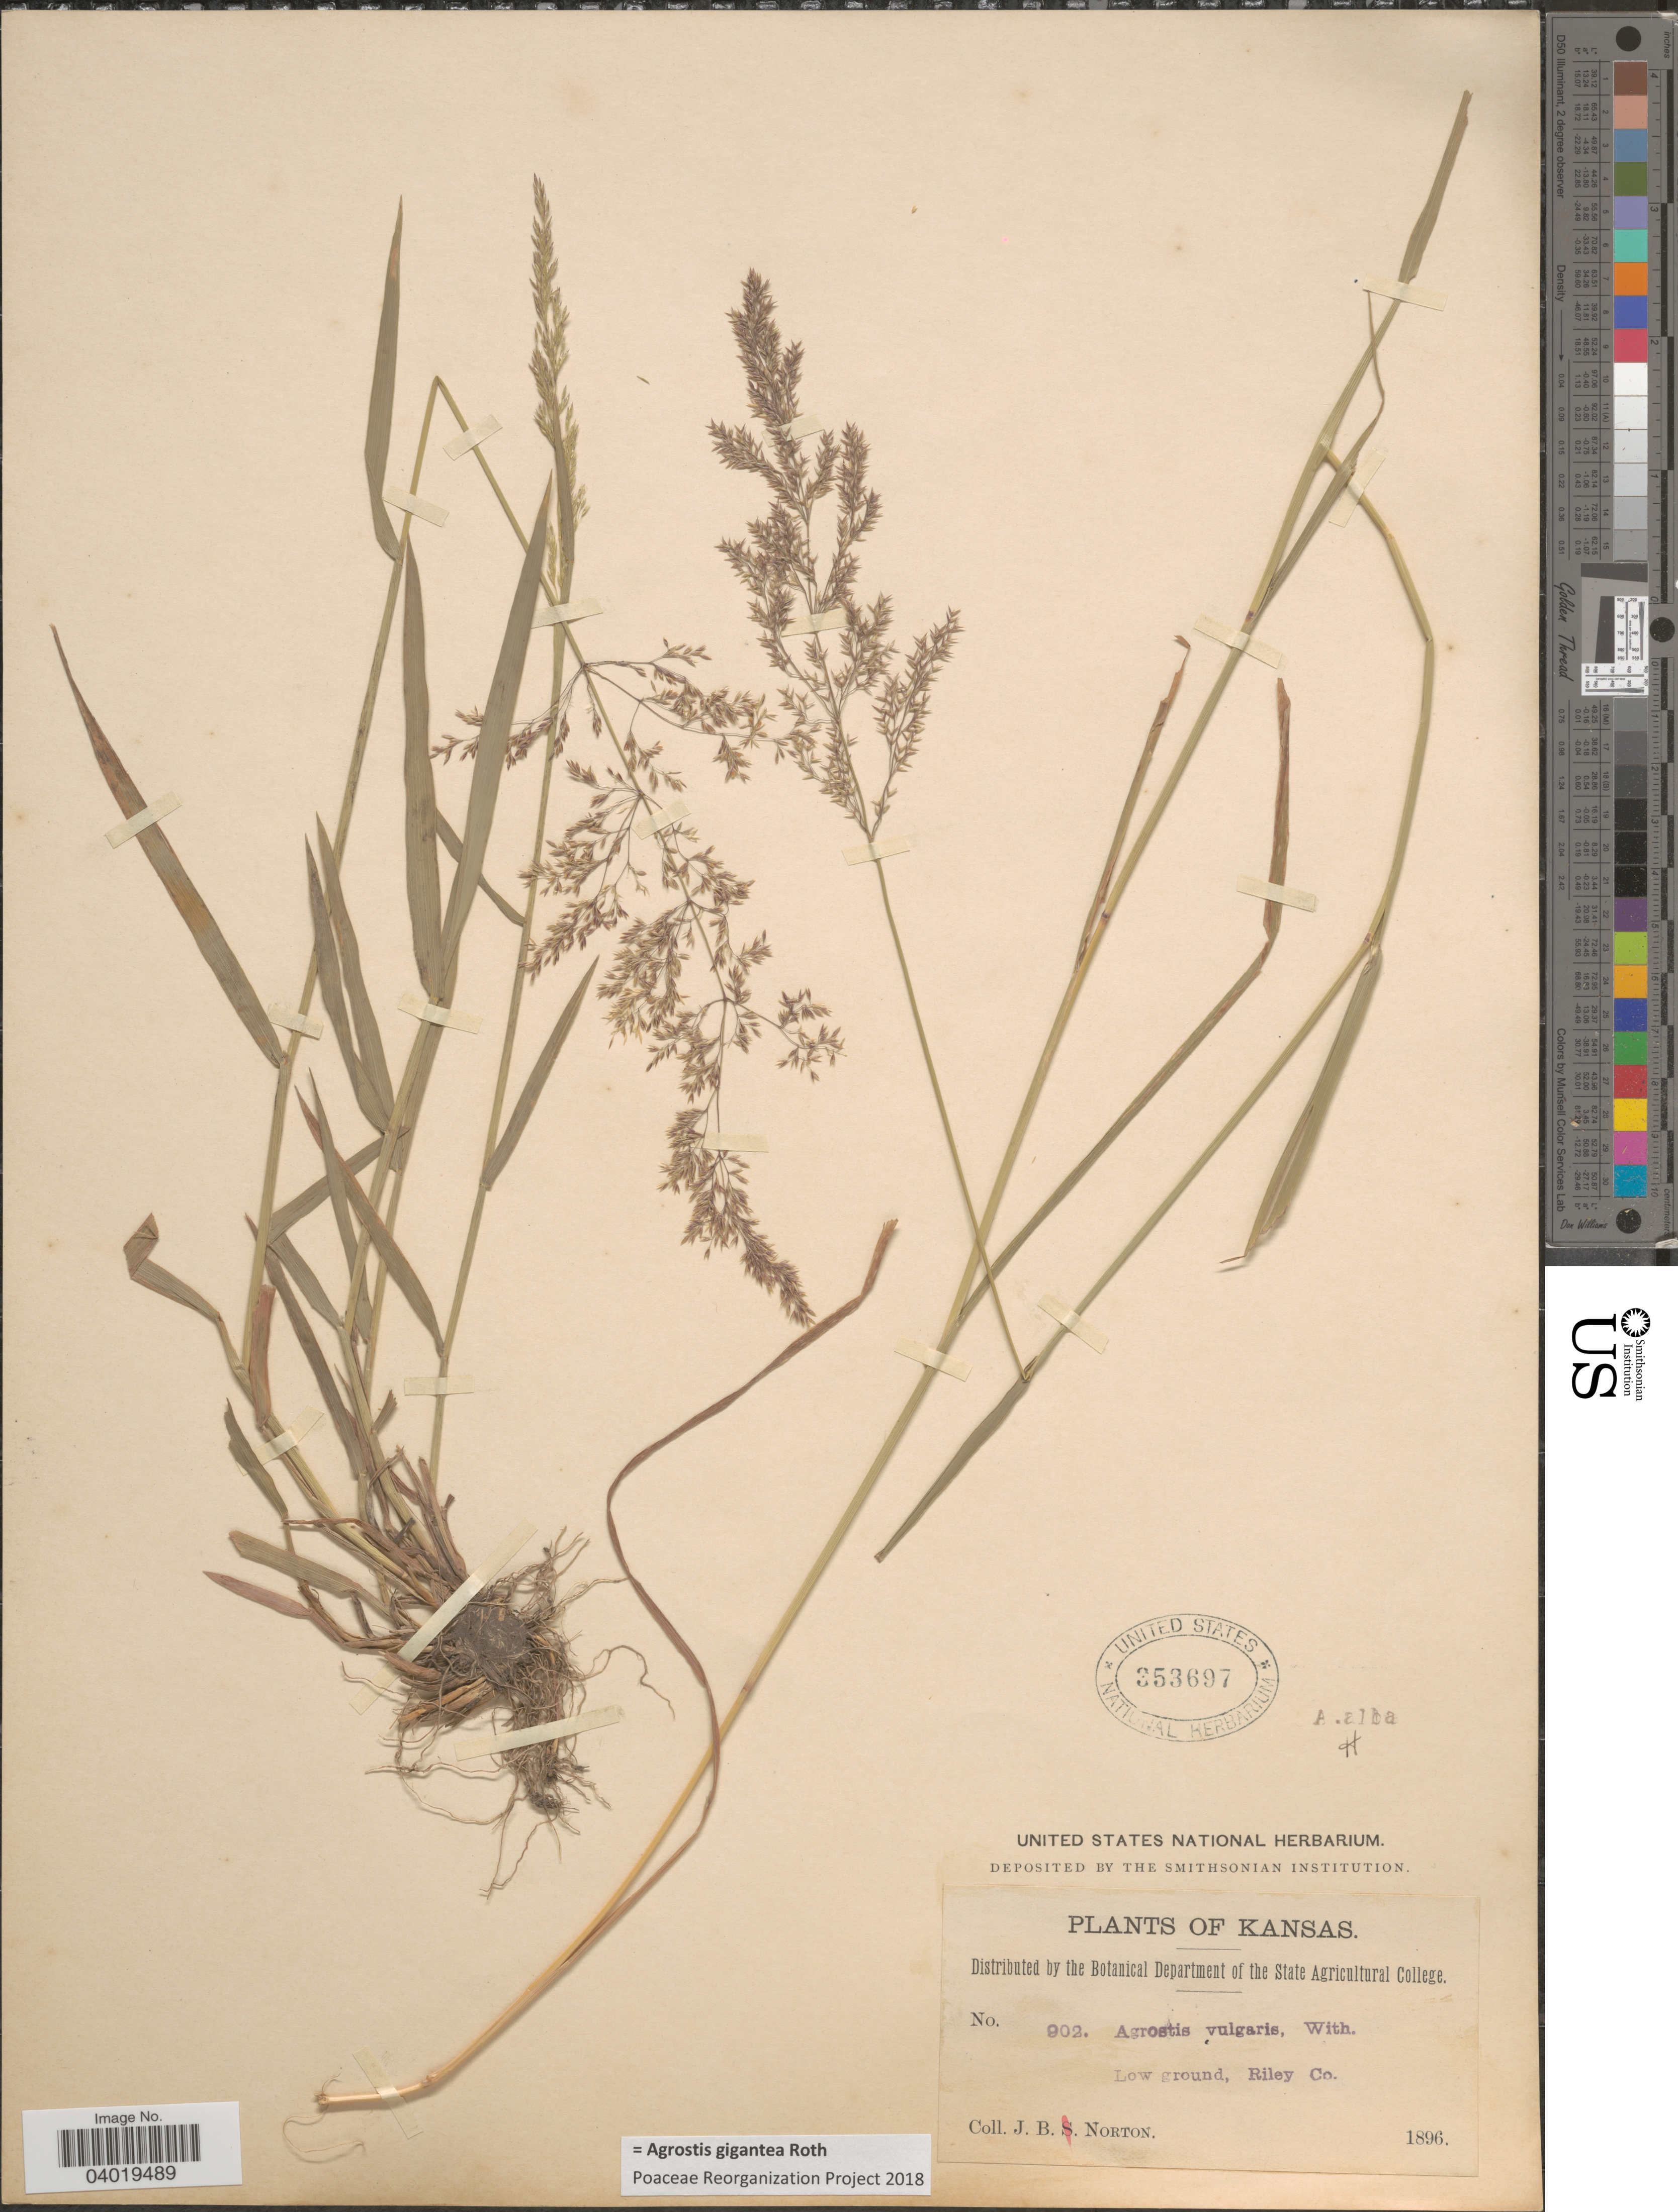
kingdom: Plantae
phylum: Tracheophyta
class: Liliopsida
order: Poales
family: Poaceae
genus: Agrostis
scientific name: Agrostis gigantea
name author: Roth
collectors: J. B. Norton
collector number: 902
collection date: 1896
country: United States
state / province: Kansas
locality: Low ground, Riley Co.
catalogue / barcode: US 353697